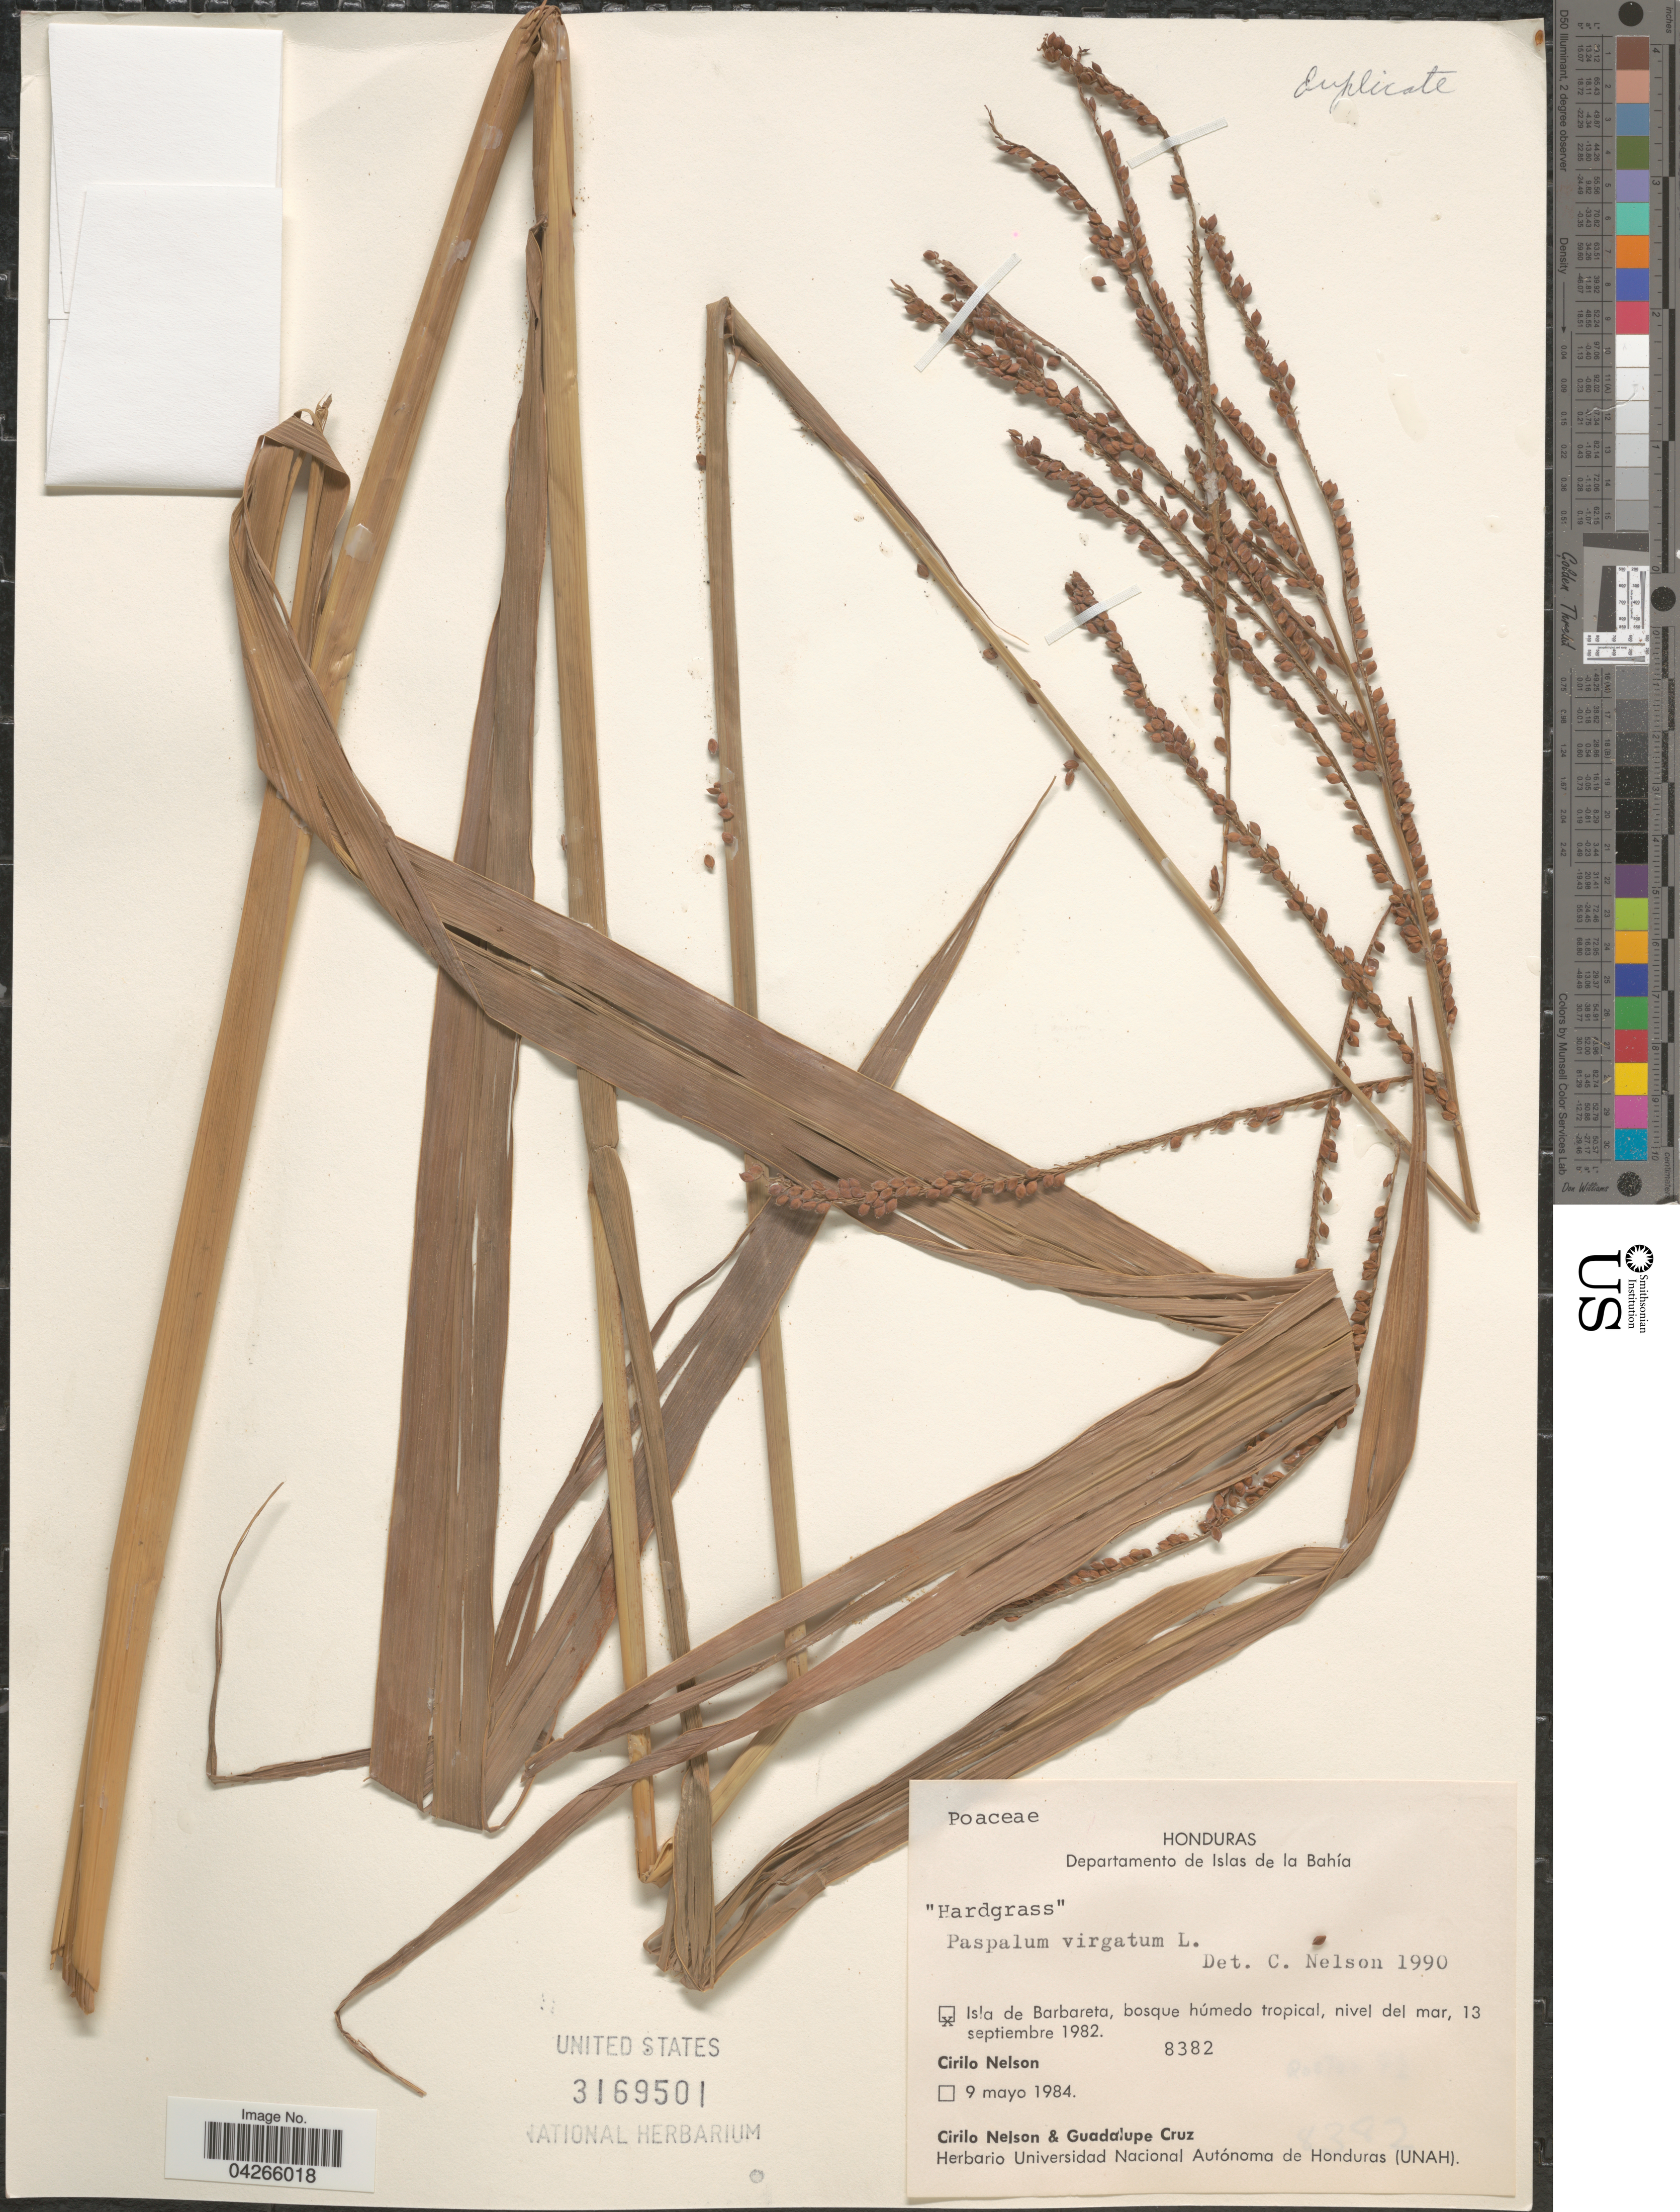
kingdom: Plantae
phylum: Tracheophyta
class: Liliopsida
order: Poales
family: Poaceae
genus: Paspalum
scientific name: Paspalum virgatum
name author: L.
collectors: C. Nelson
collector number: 8382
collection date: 1982-09-13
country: Honduras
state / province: Islas de la Bahía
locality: Departamento de Islas de la Bahía. Isla de Barbareta, bosque húmedo tropical.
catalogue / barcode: US 3169501